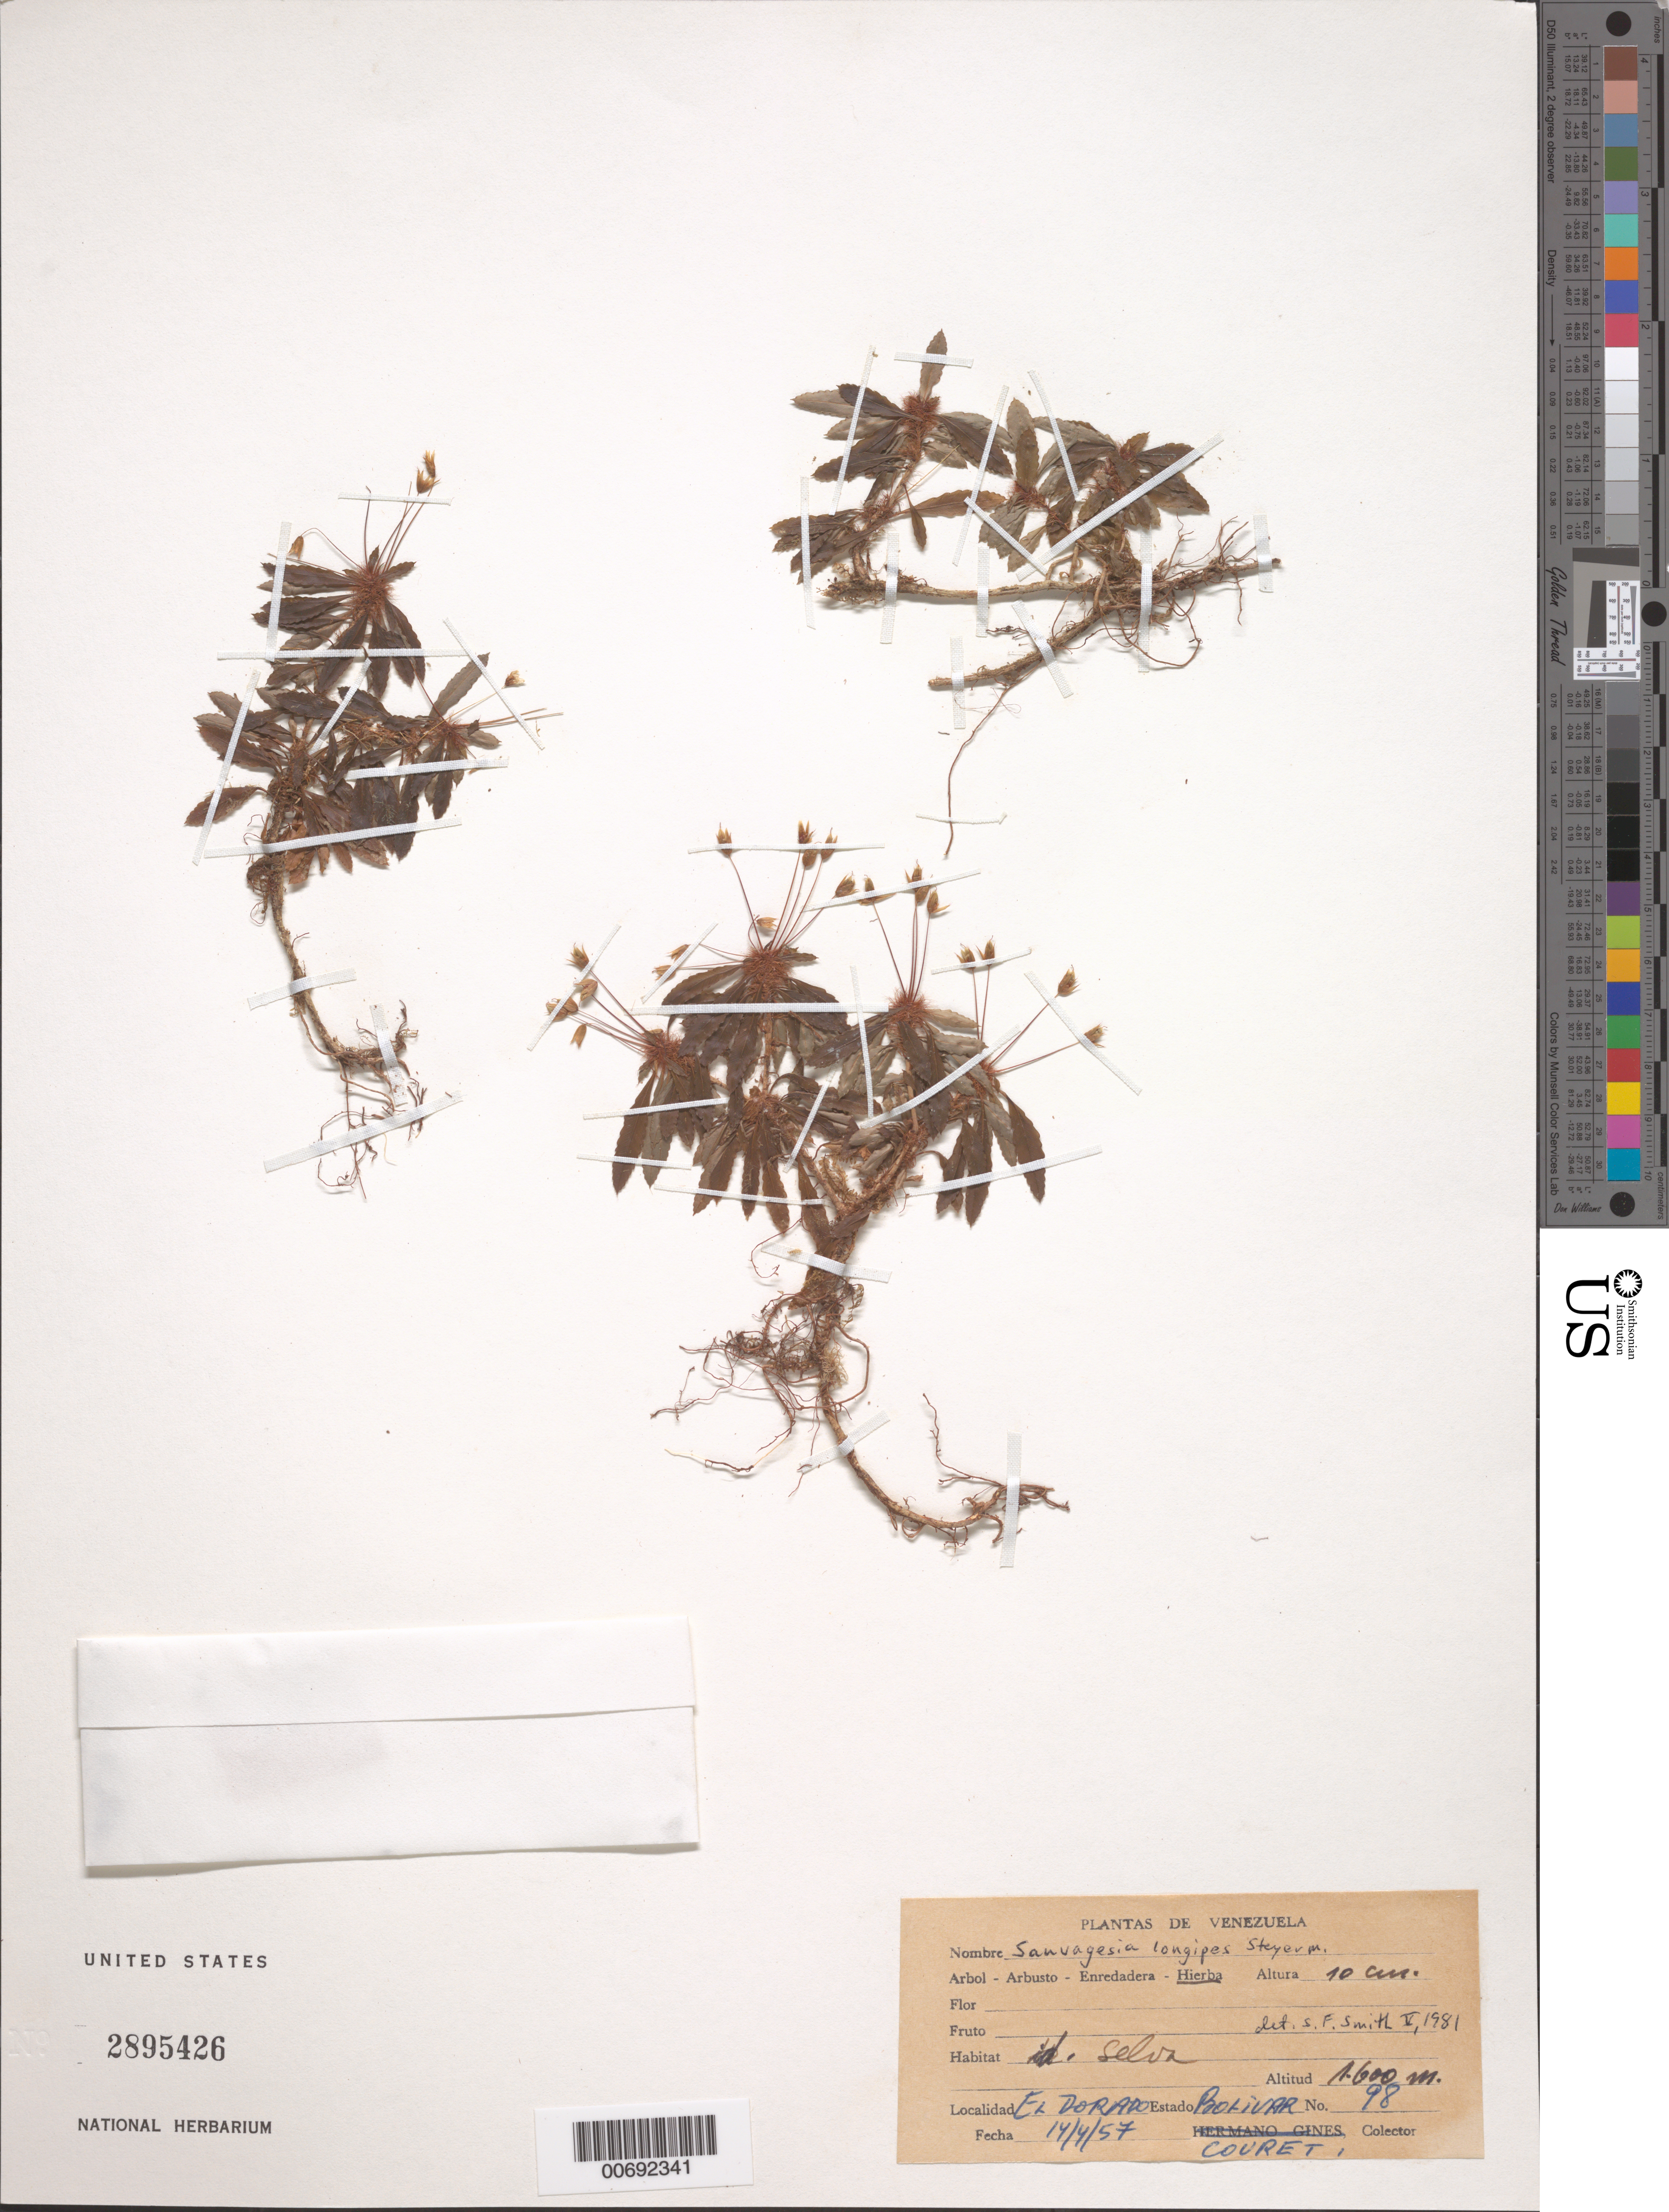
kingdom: Plantae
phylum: Tracheophyta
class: Magnoliopsida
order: Malpighiales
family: Ochnaceae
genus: Sauvagesia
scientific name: Sauvagesia longipes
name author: Steyerm.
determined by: Smith, Stephen F., (US), NMNH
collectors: -. Couret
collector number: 98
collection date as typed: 14-Apr-57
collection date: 1957-04-14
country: Venezuela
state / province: Bolívar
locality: El Dorado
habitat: Forest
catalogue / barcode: US 2895426